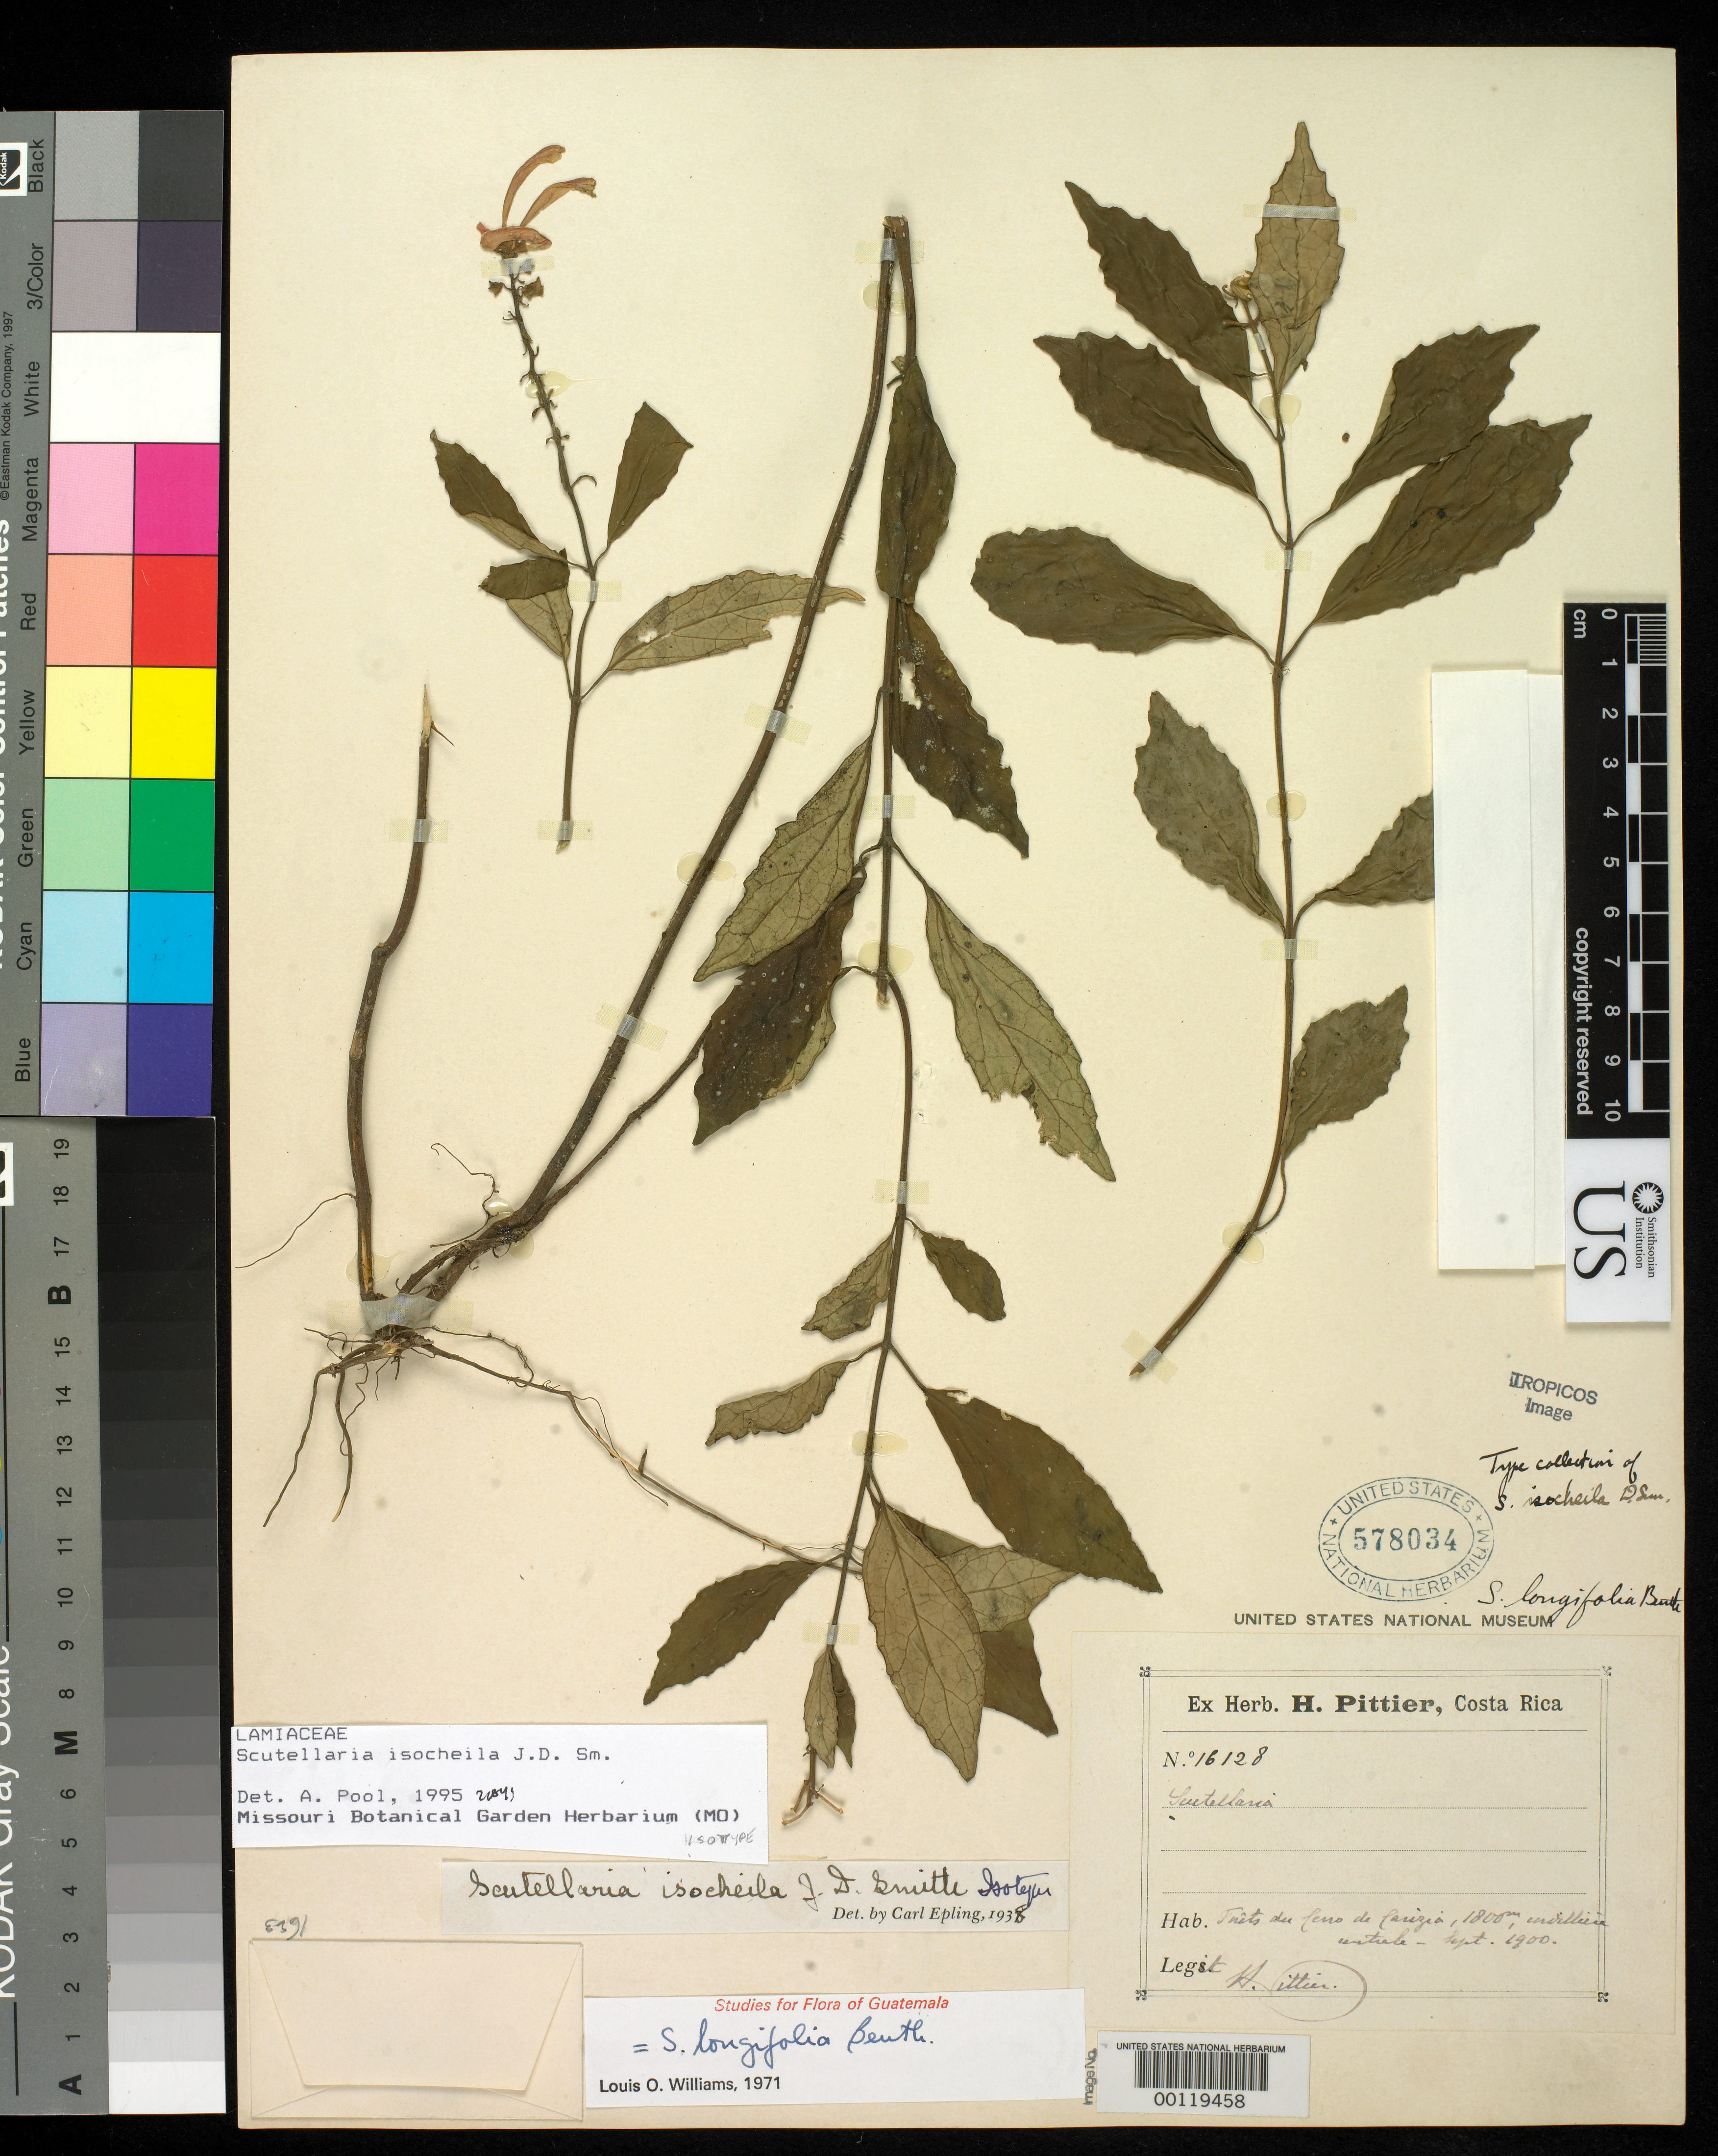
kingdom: Plantae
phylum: Tracheophyta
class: Magnoliopsida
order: Lamiales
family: Lamiaceae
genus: Scutellaria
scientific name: Scutellaria isocheila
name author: Donn. Sm.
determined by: Pool, A., (MO), Missouri Botanical Garden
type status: Isotype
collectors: H. F. Pittier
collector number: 16128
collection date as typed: Sep 1900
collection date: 1900-09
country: Costa Rica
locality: Forêts du Cerro de Carizia, cordillera centrale.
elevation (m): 1800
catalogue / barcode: US 578034